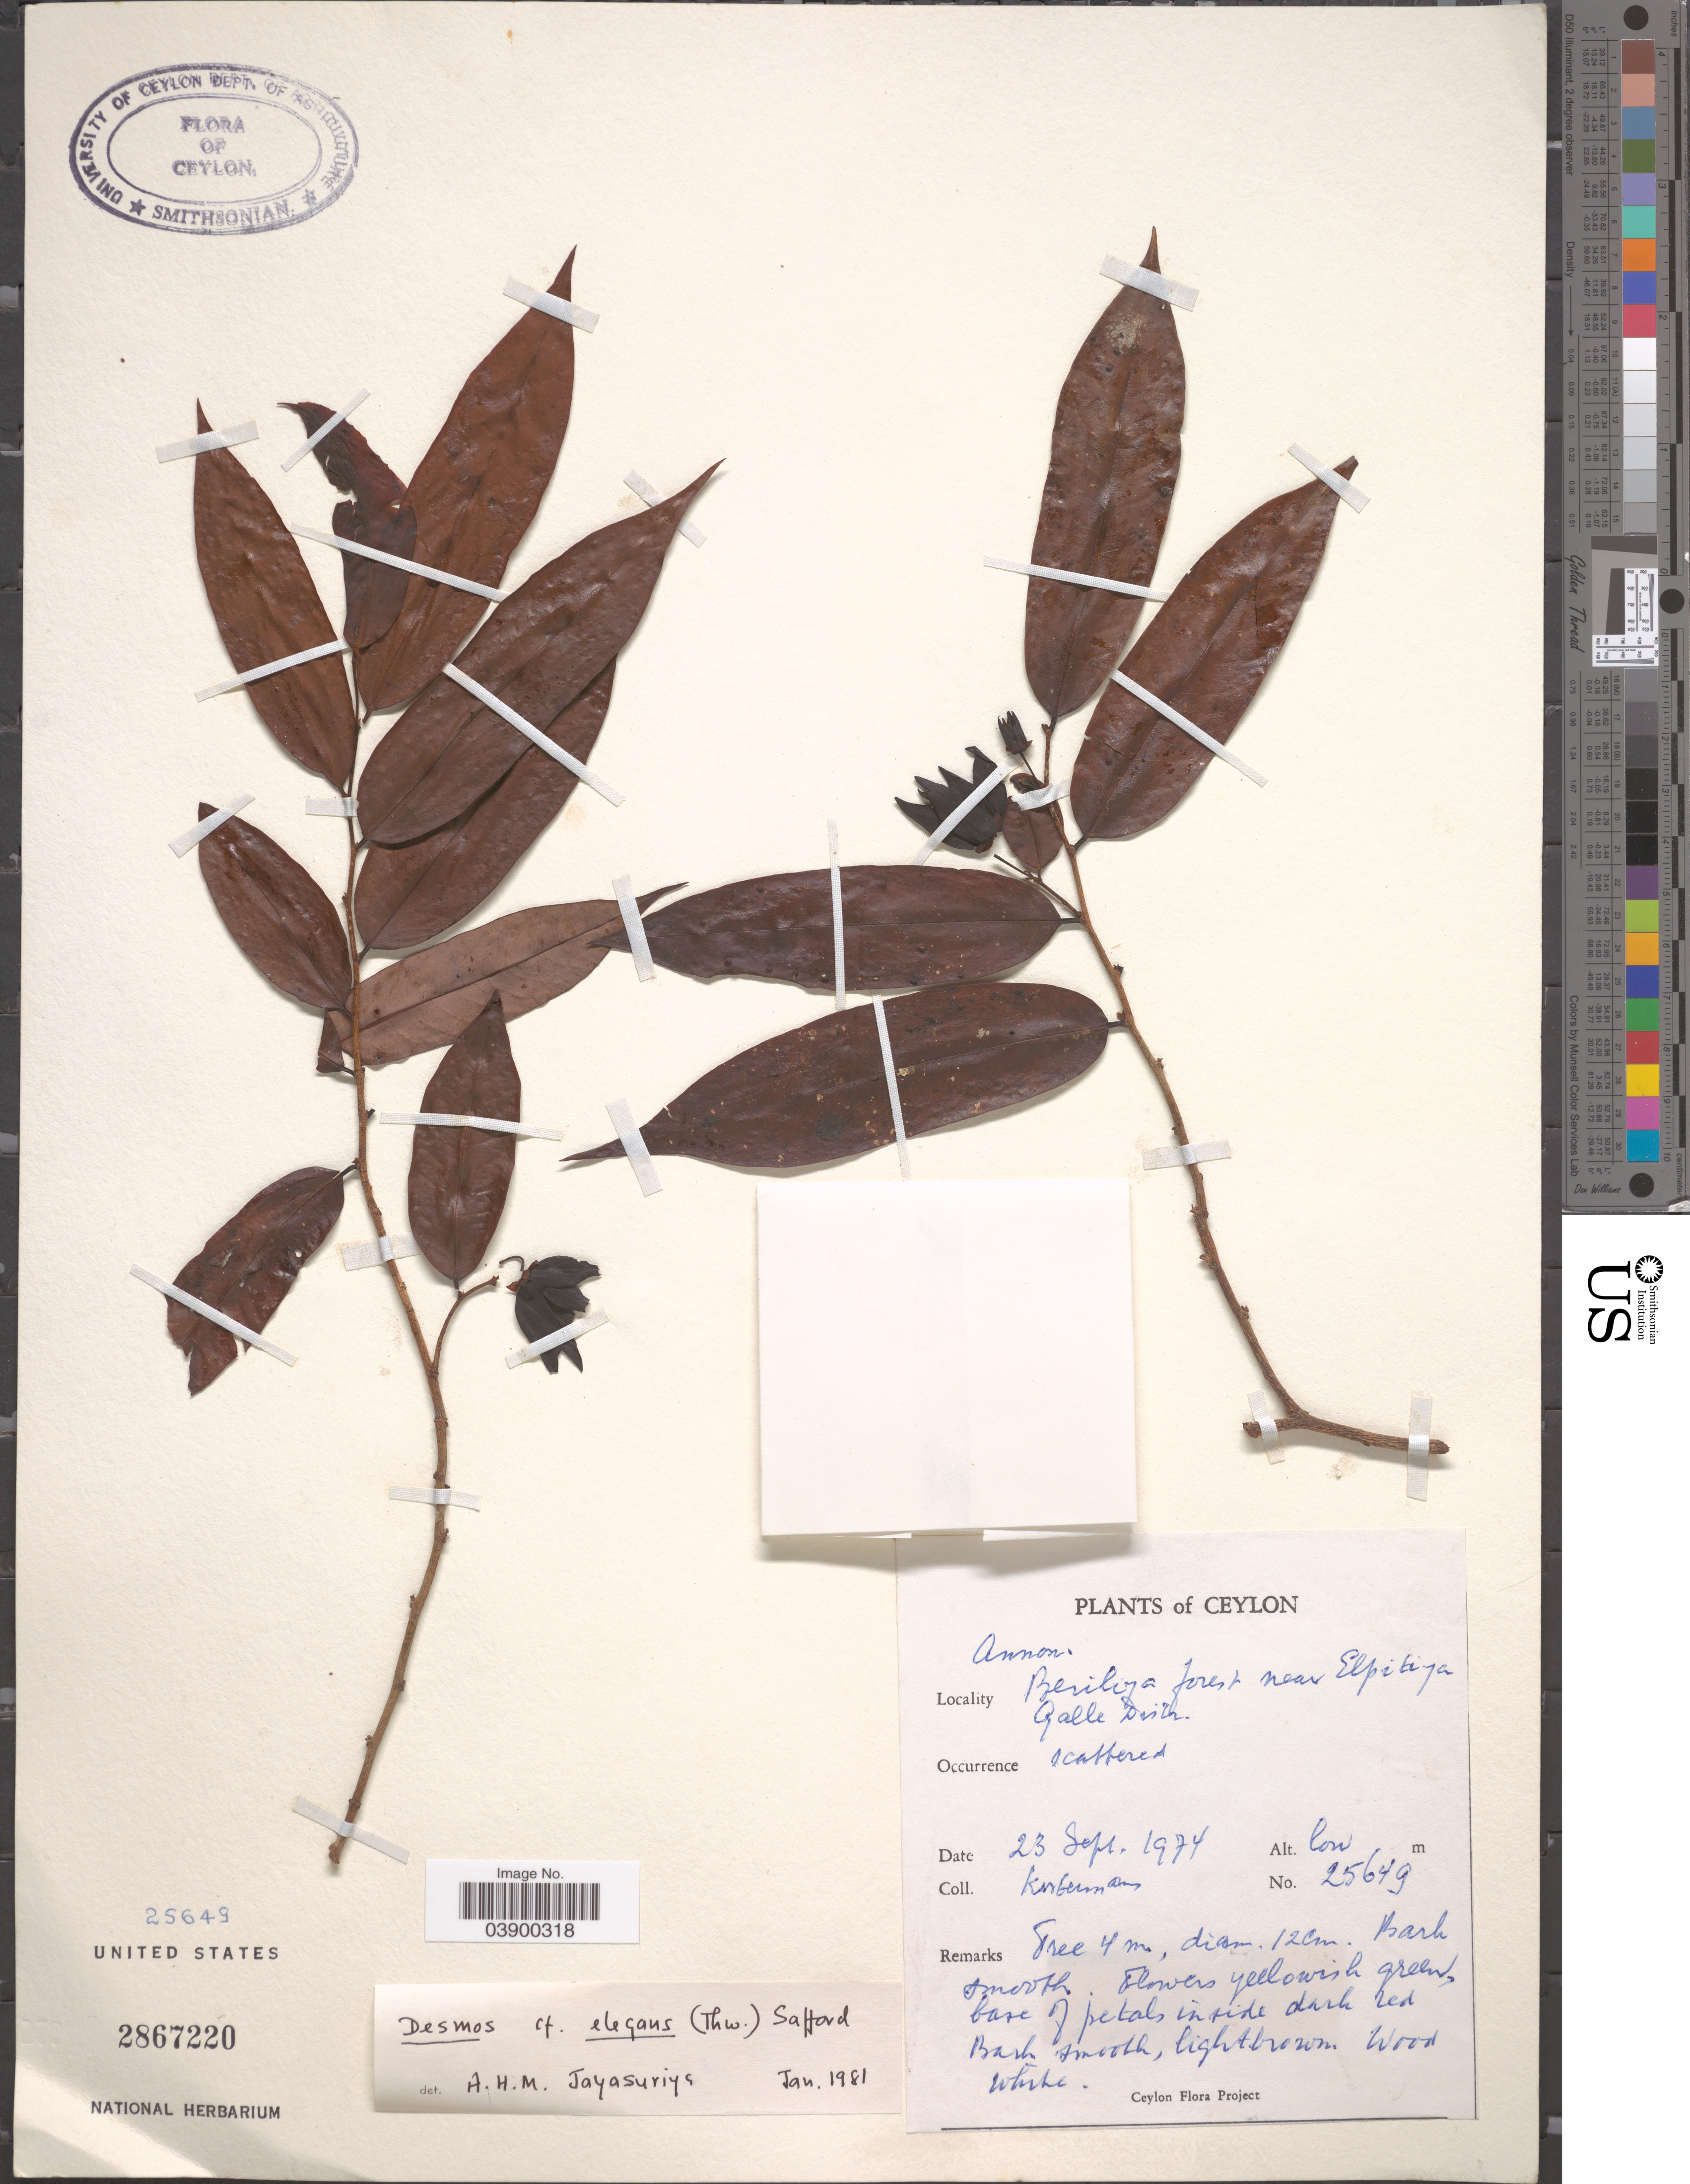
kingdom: Plantae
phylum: Tracheophyta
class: Magnoliopsida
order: Magnoliales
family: Annonaceae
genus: Desmos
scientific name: Desmos elegans Elmer, nom. illeg.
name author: Elmer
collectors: Kostermans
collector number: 25649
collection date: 1974-09-23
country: Sri Lanka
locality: Ceylon. Beriliya forest near Elpitiya. Galle Distr.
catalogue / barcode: US 2867220